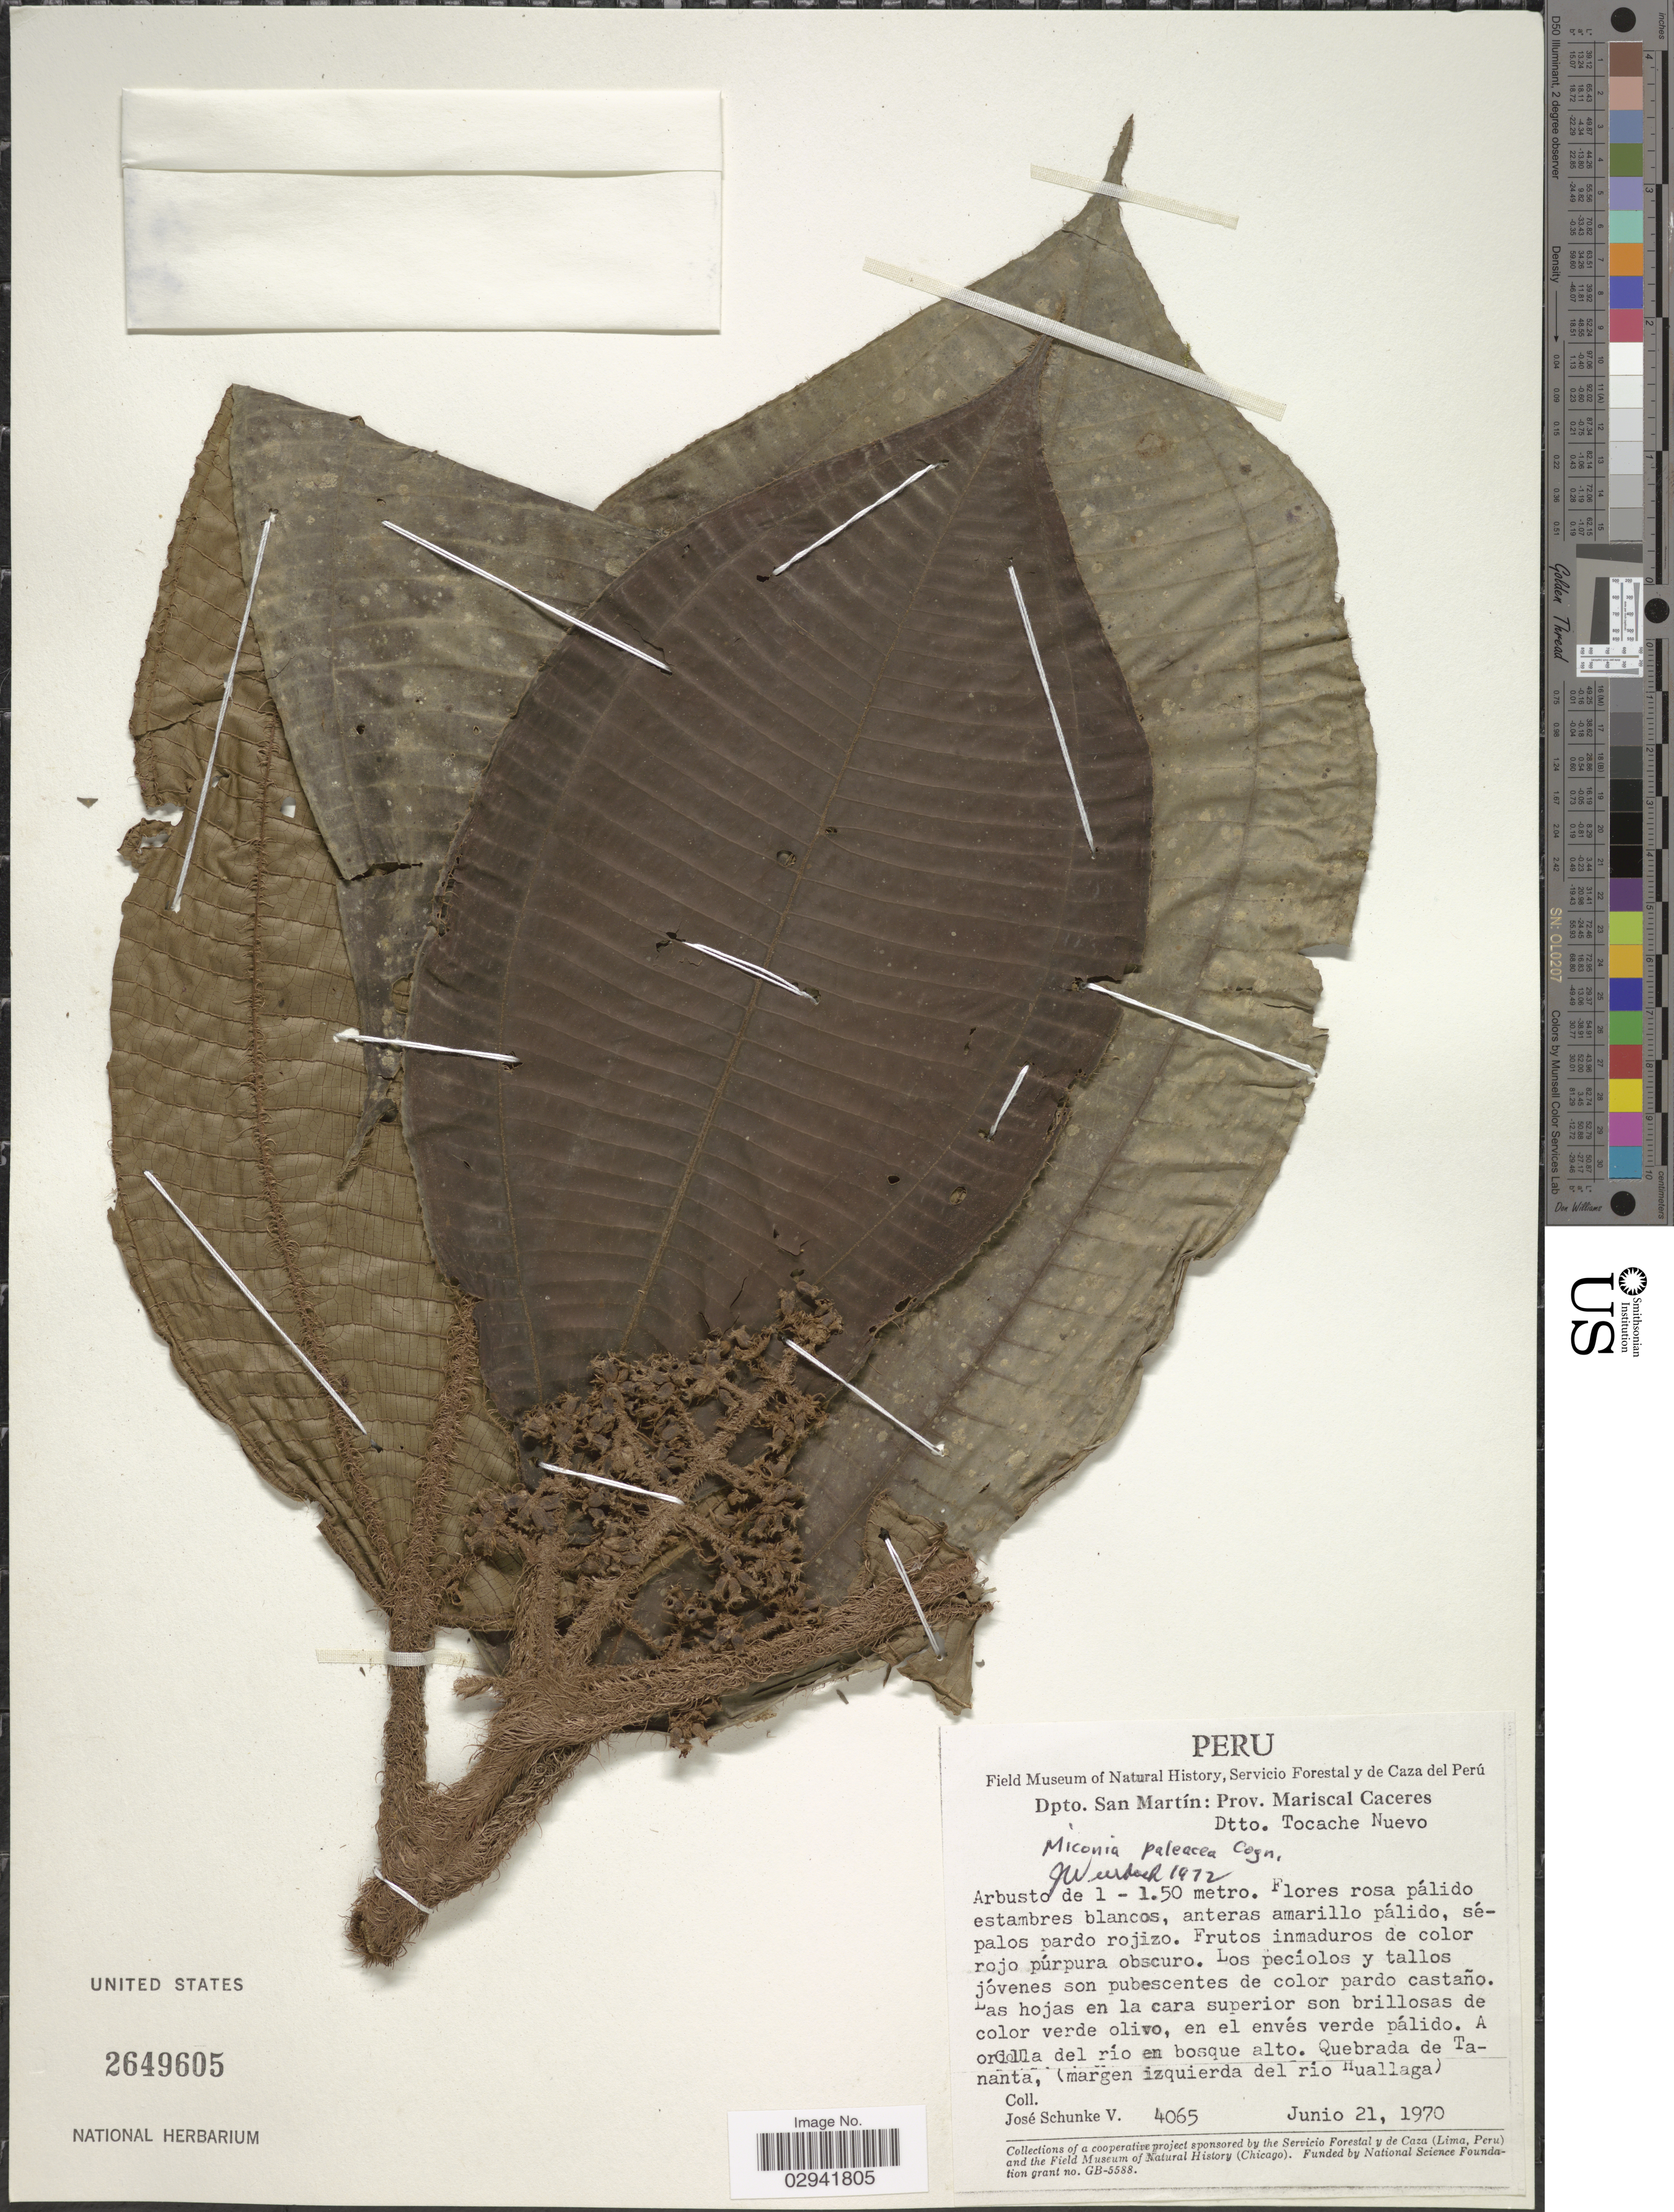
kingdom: Plantae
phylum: Tracheophyta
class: Magnoliopsida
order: Myrtales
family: Melastomataceae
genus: Miconia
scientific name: Miconia paleacea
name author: Cogn.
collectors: J. Schunke Vigo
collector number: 4065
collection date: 1970-06-21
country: Peru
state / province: San Martín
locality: Dpto. San Martín: Prov. Mariscal Caceres. Dtto. Tocache Nuevo. A orilla del río en bosque alto. Quebrada de Tananta, (margen izquierda del Rio Huallaga).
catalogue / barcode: US 2649605